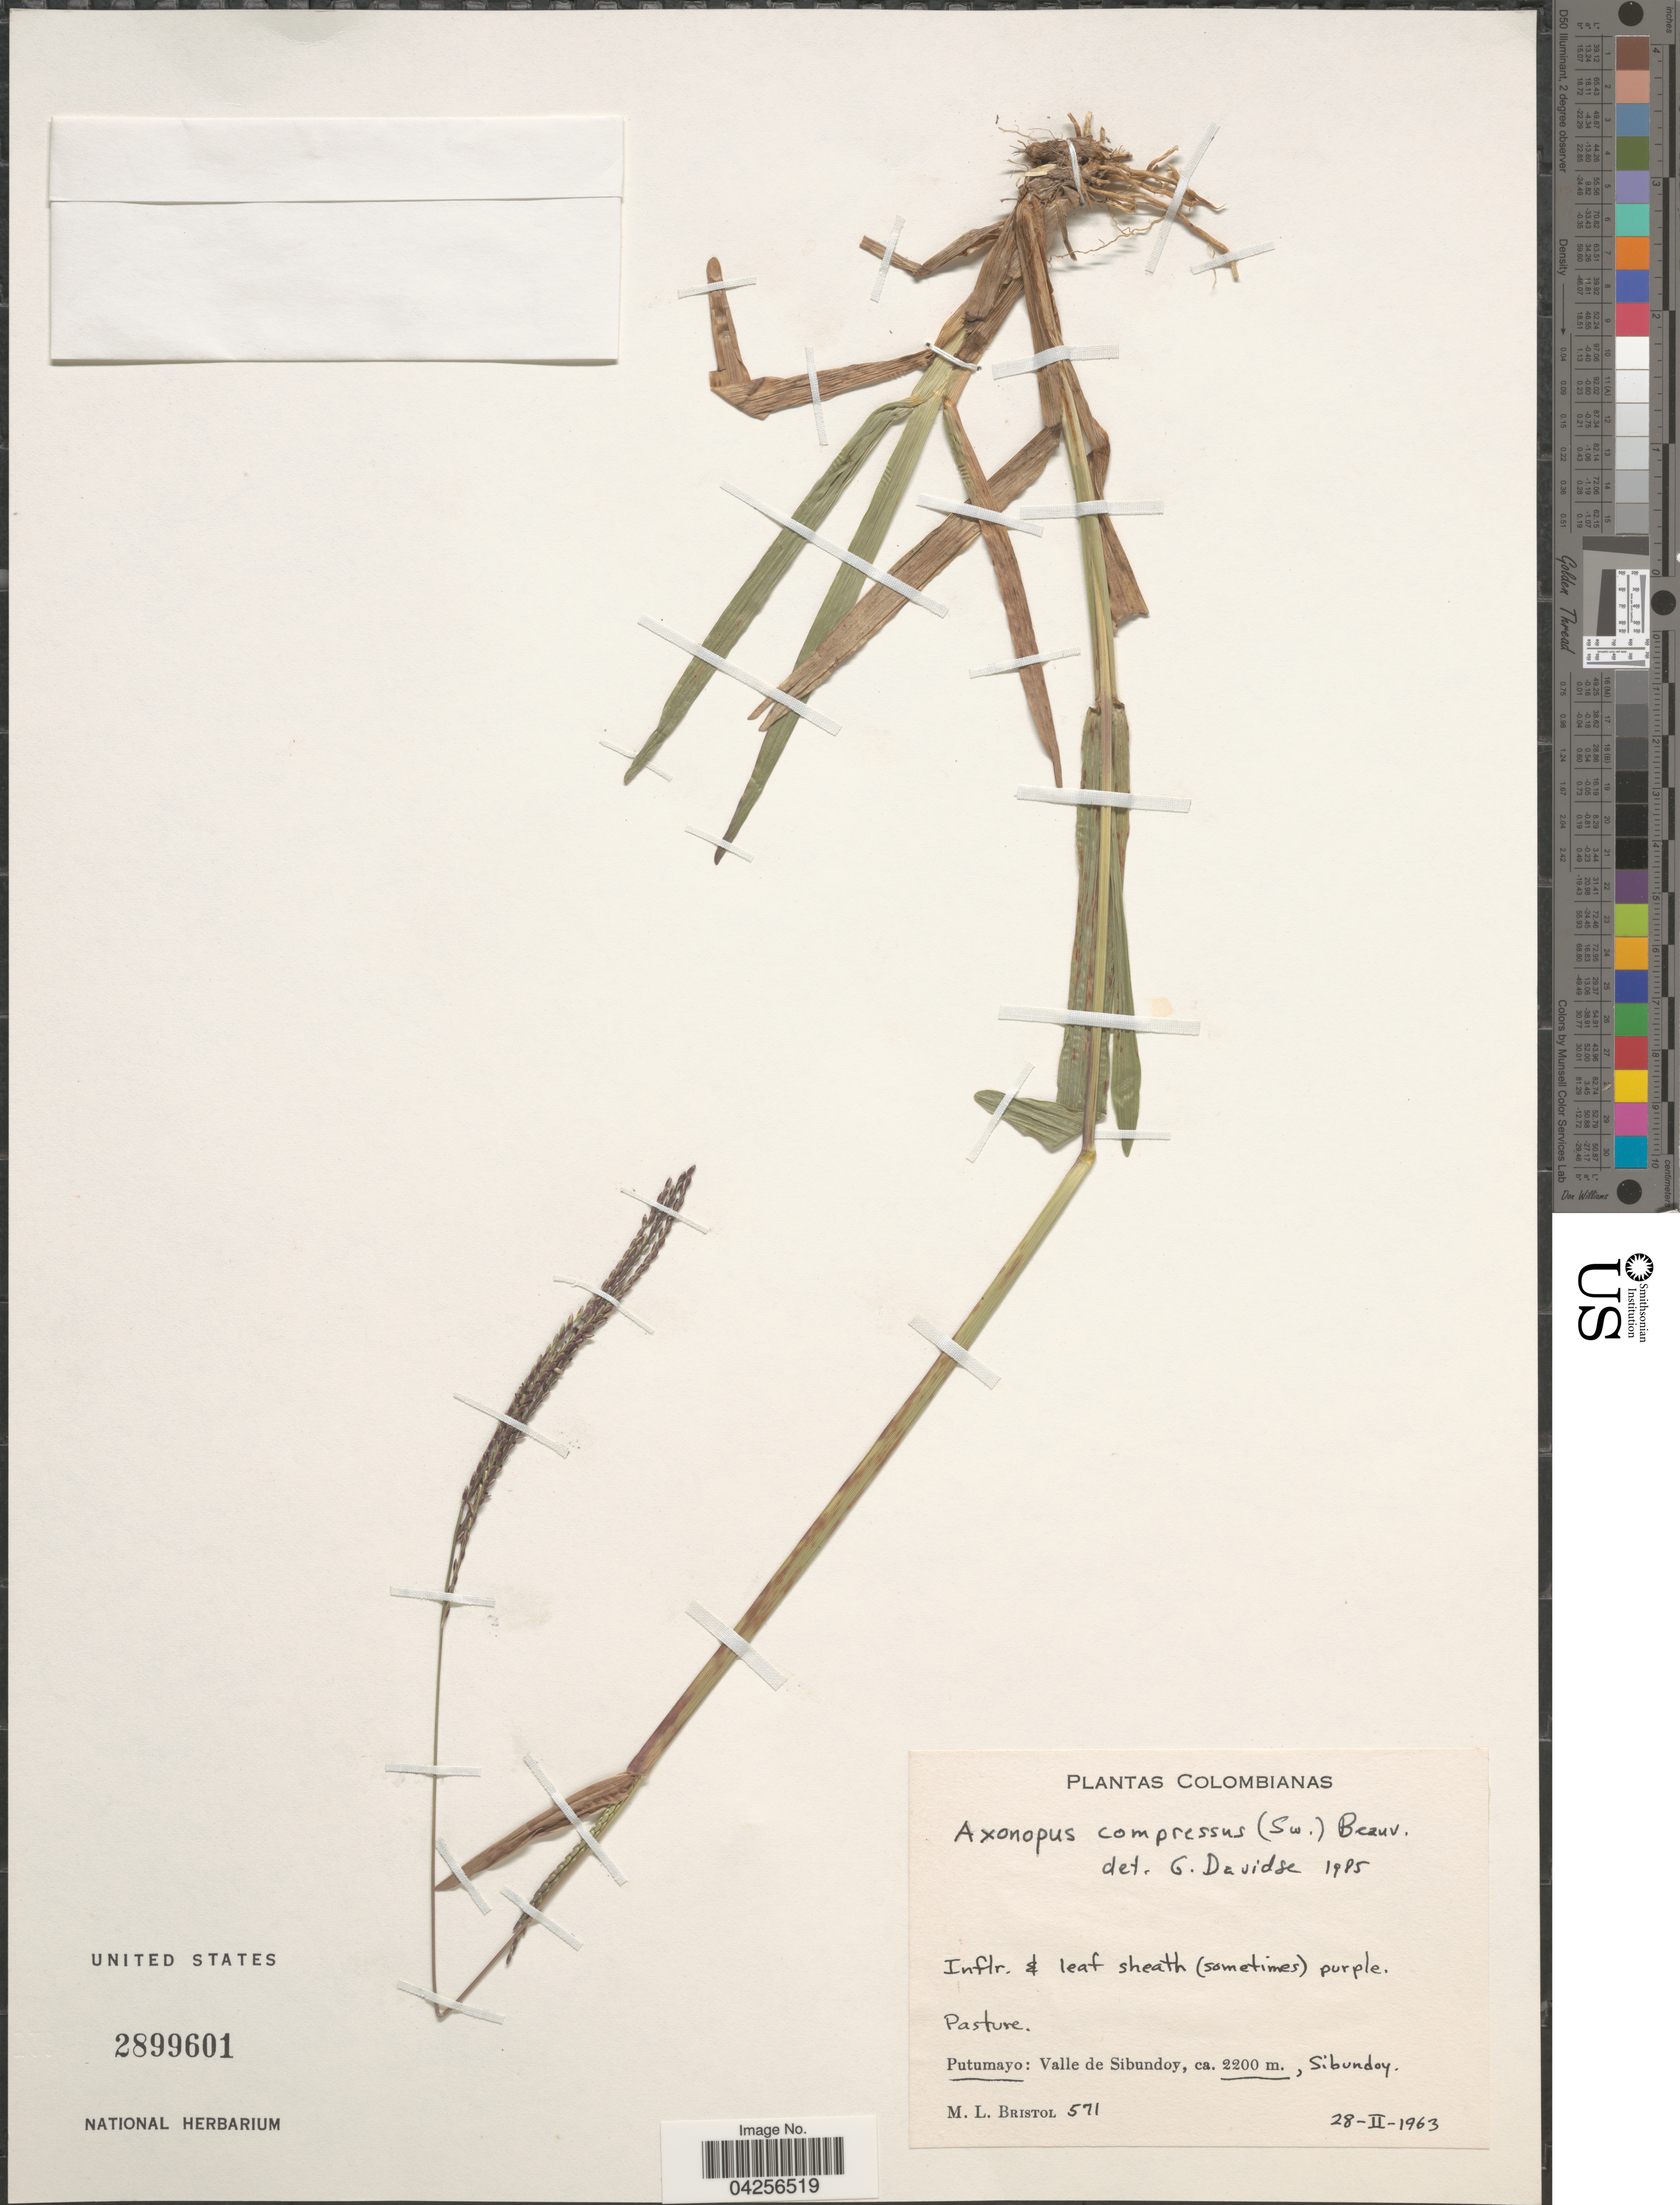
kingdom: Plantae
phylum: Tracheophyta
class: Liliopsida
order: Poales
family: Poaceae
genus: Axonopus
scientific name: Axonopus compressus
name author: (Sw.) P. Beauv.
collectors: M. L. Bristol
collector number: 571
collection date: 1963-02-28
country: Colombia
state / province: Putumayo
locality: Valle de Sibundoy, Sibundoy.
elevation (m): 2200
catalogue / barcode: US 2899601